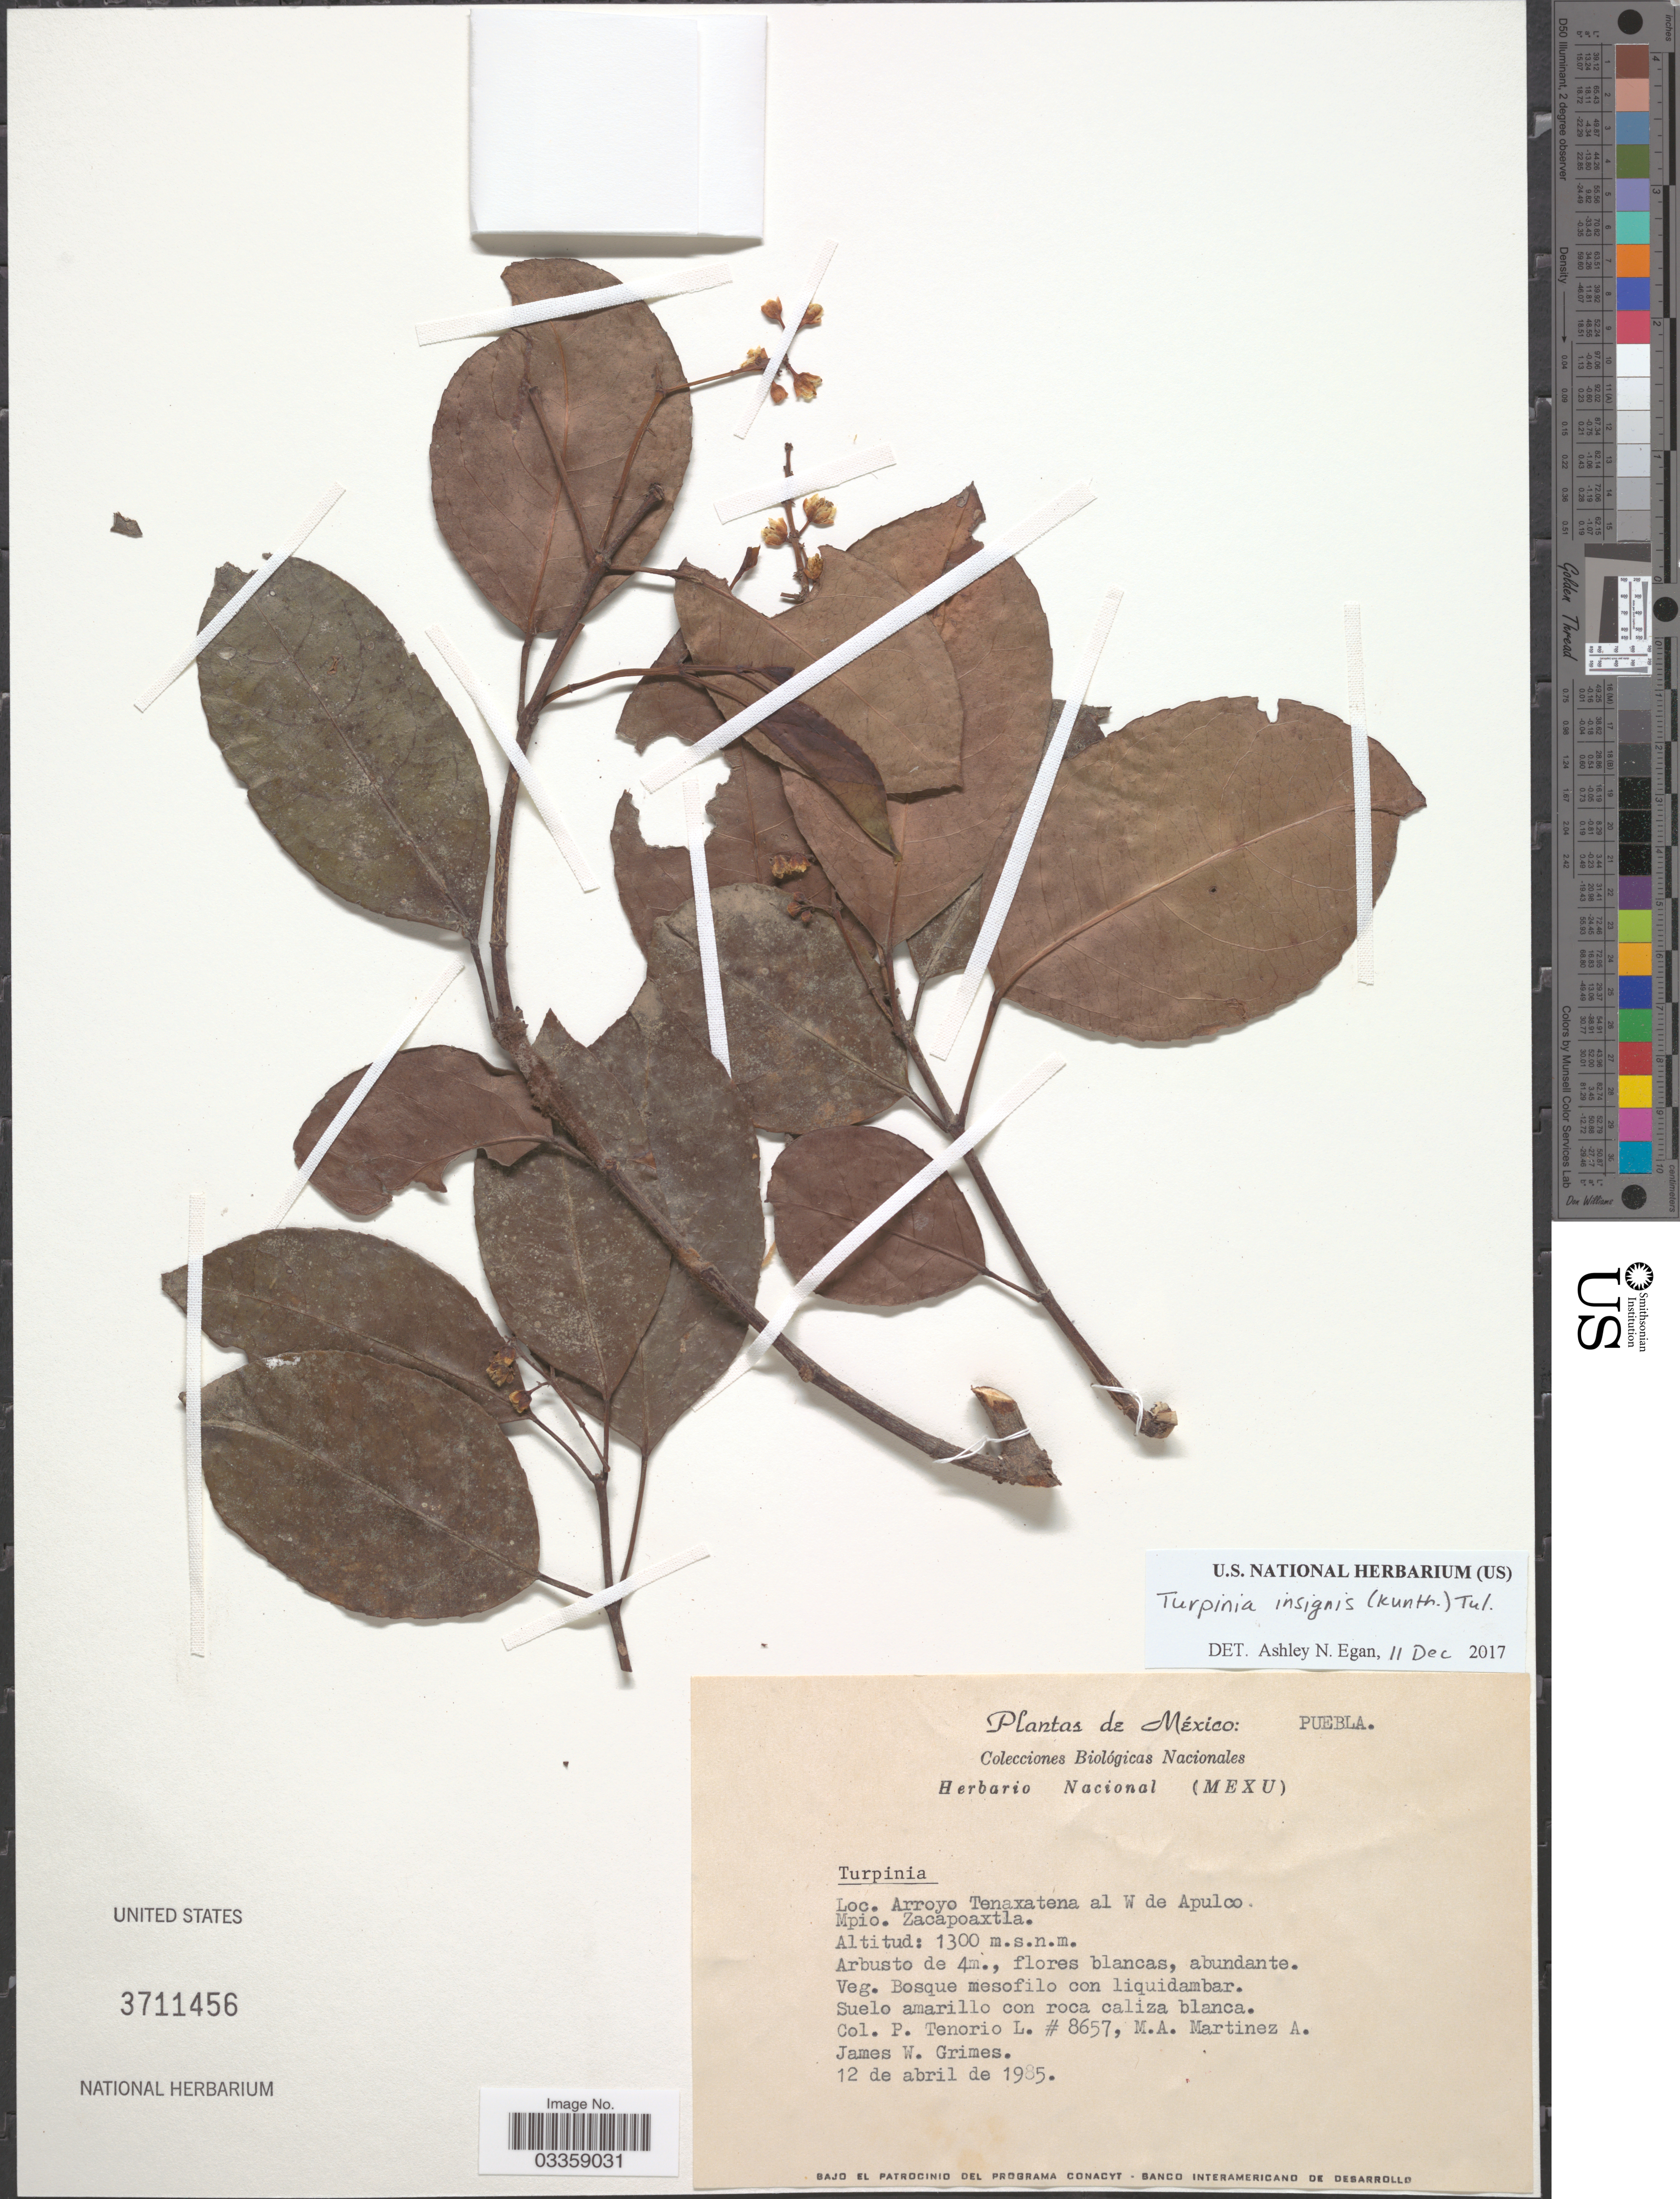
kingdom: Plantae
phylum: Tracheophyta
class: Magnoliopsida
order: Crossosomatales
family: Staphyleaceae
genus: Turpinia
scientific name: Turpinia insignis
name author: (Kunth) Tul.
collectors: P. Tenorio L., M. A. Martínez Alfaro & J. W. Grimes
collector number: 8657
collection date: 1985-04-12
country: Mexico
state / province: Puebla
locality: Arroyo Tenaxatena al W de Apulco. Mpio. Zacapoaxtla.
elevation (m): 1300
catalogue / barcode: US 3711456